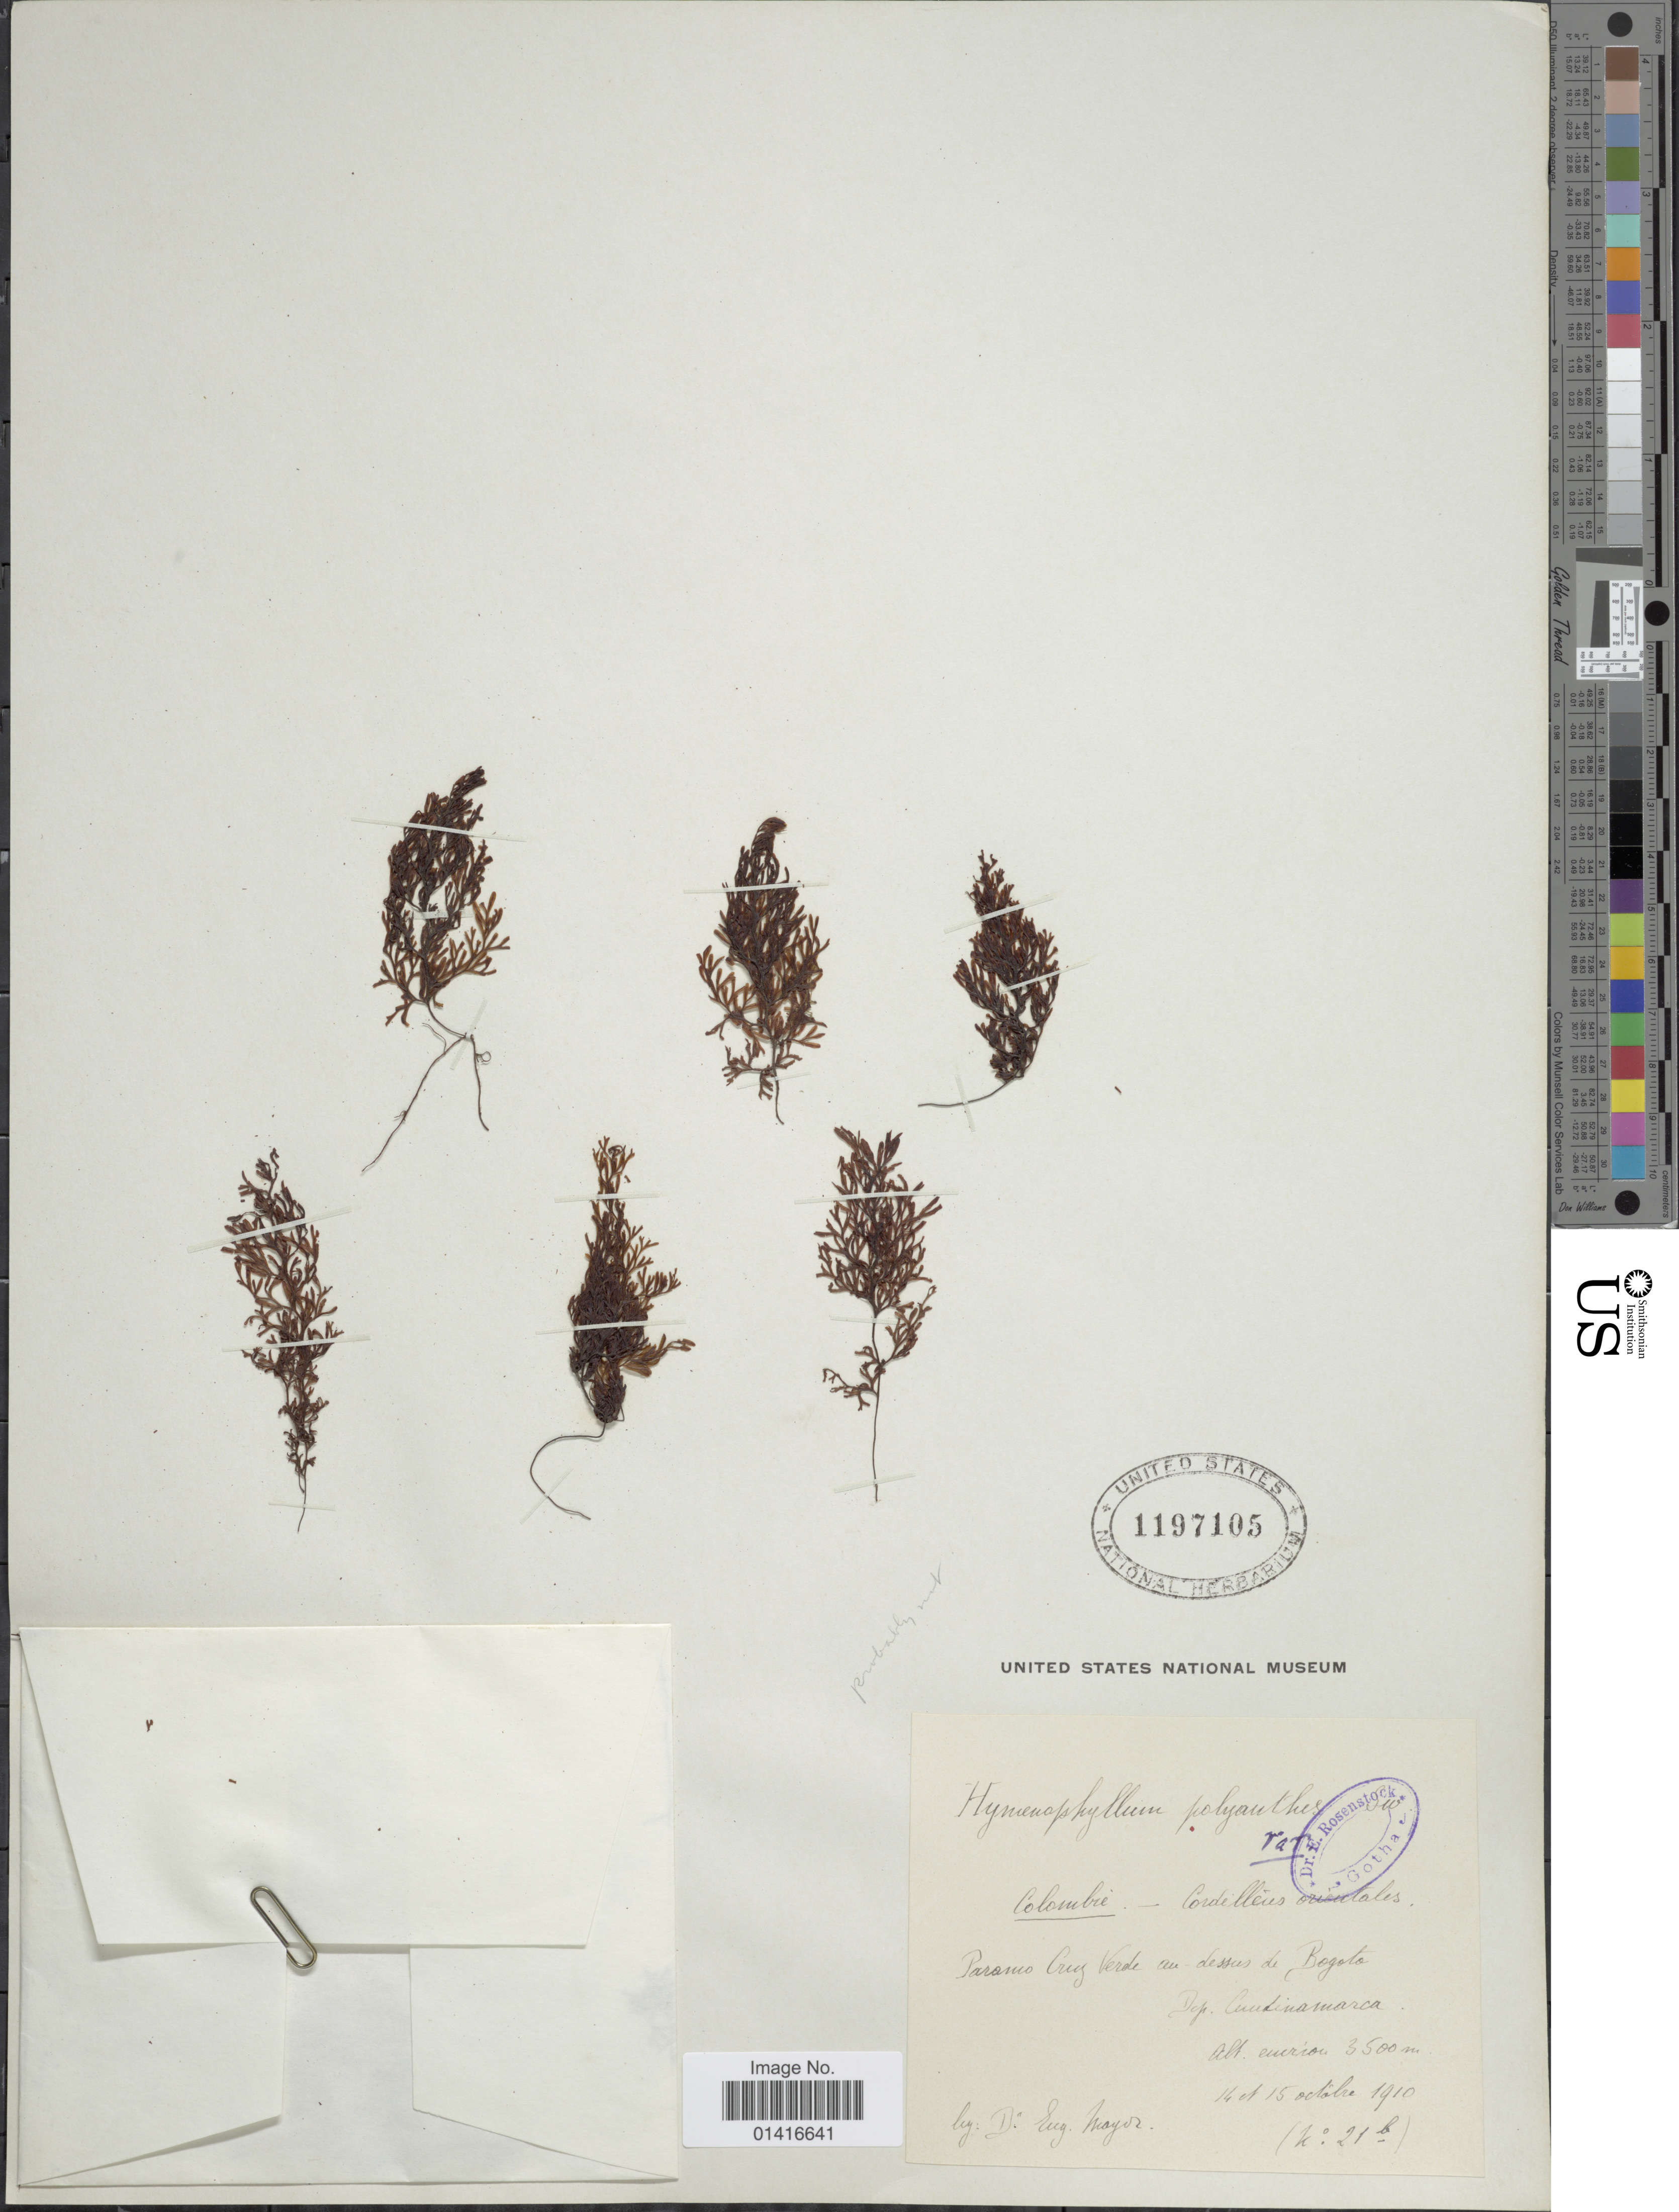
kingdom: Plantae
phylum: Tracheophyta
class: Polypodiopsida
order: Hymenophyllales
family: Hymenophyllaceae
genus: Hymenophyllum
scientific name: Hymenophyllum myriocarpum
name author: Hook.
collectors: E. Mayor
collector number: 21 b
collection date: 1910-10-14/1910-10-15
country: Colombia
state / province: Bogota D.C.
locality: Cordilleras Orientals. Paramo Cruz Verde au dessus de Bogota. Dep. Cundinamarca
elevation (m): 3500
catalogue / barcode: US 1197105